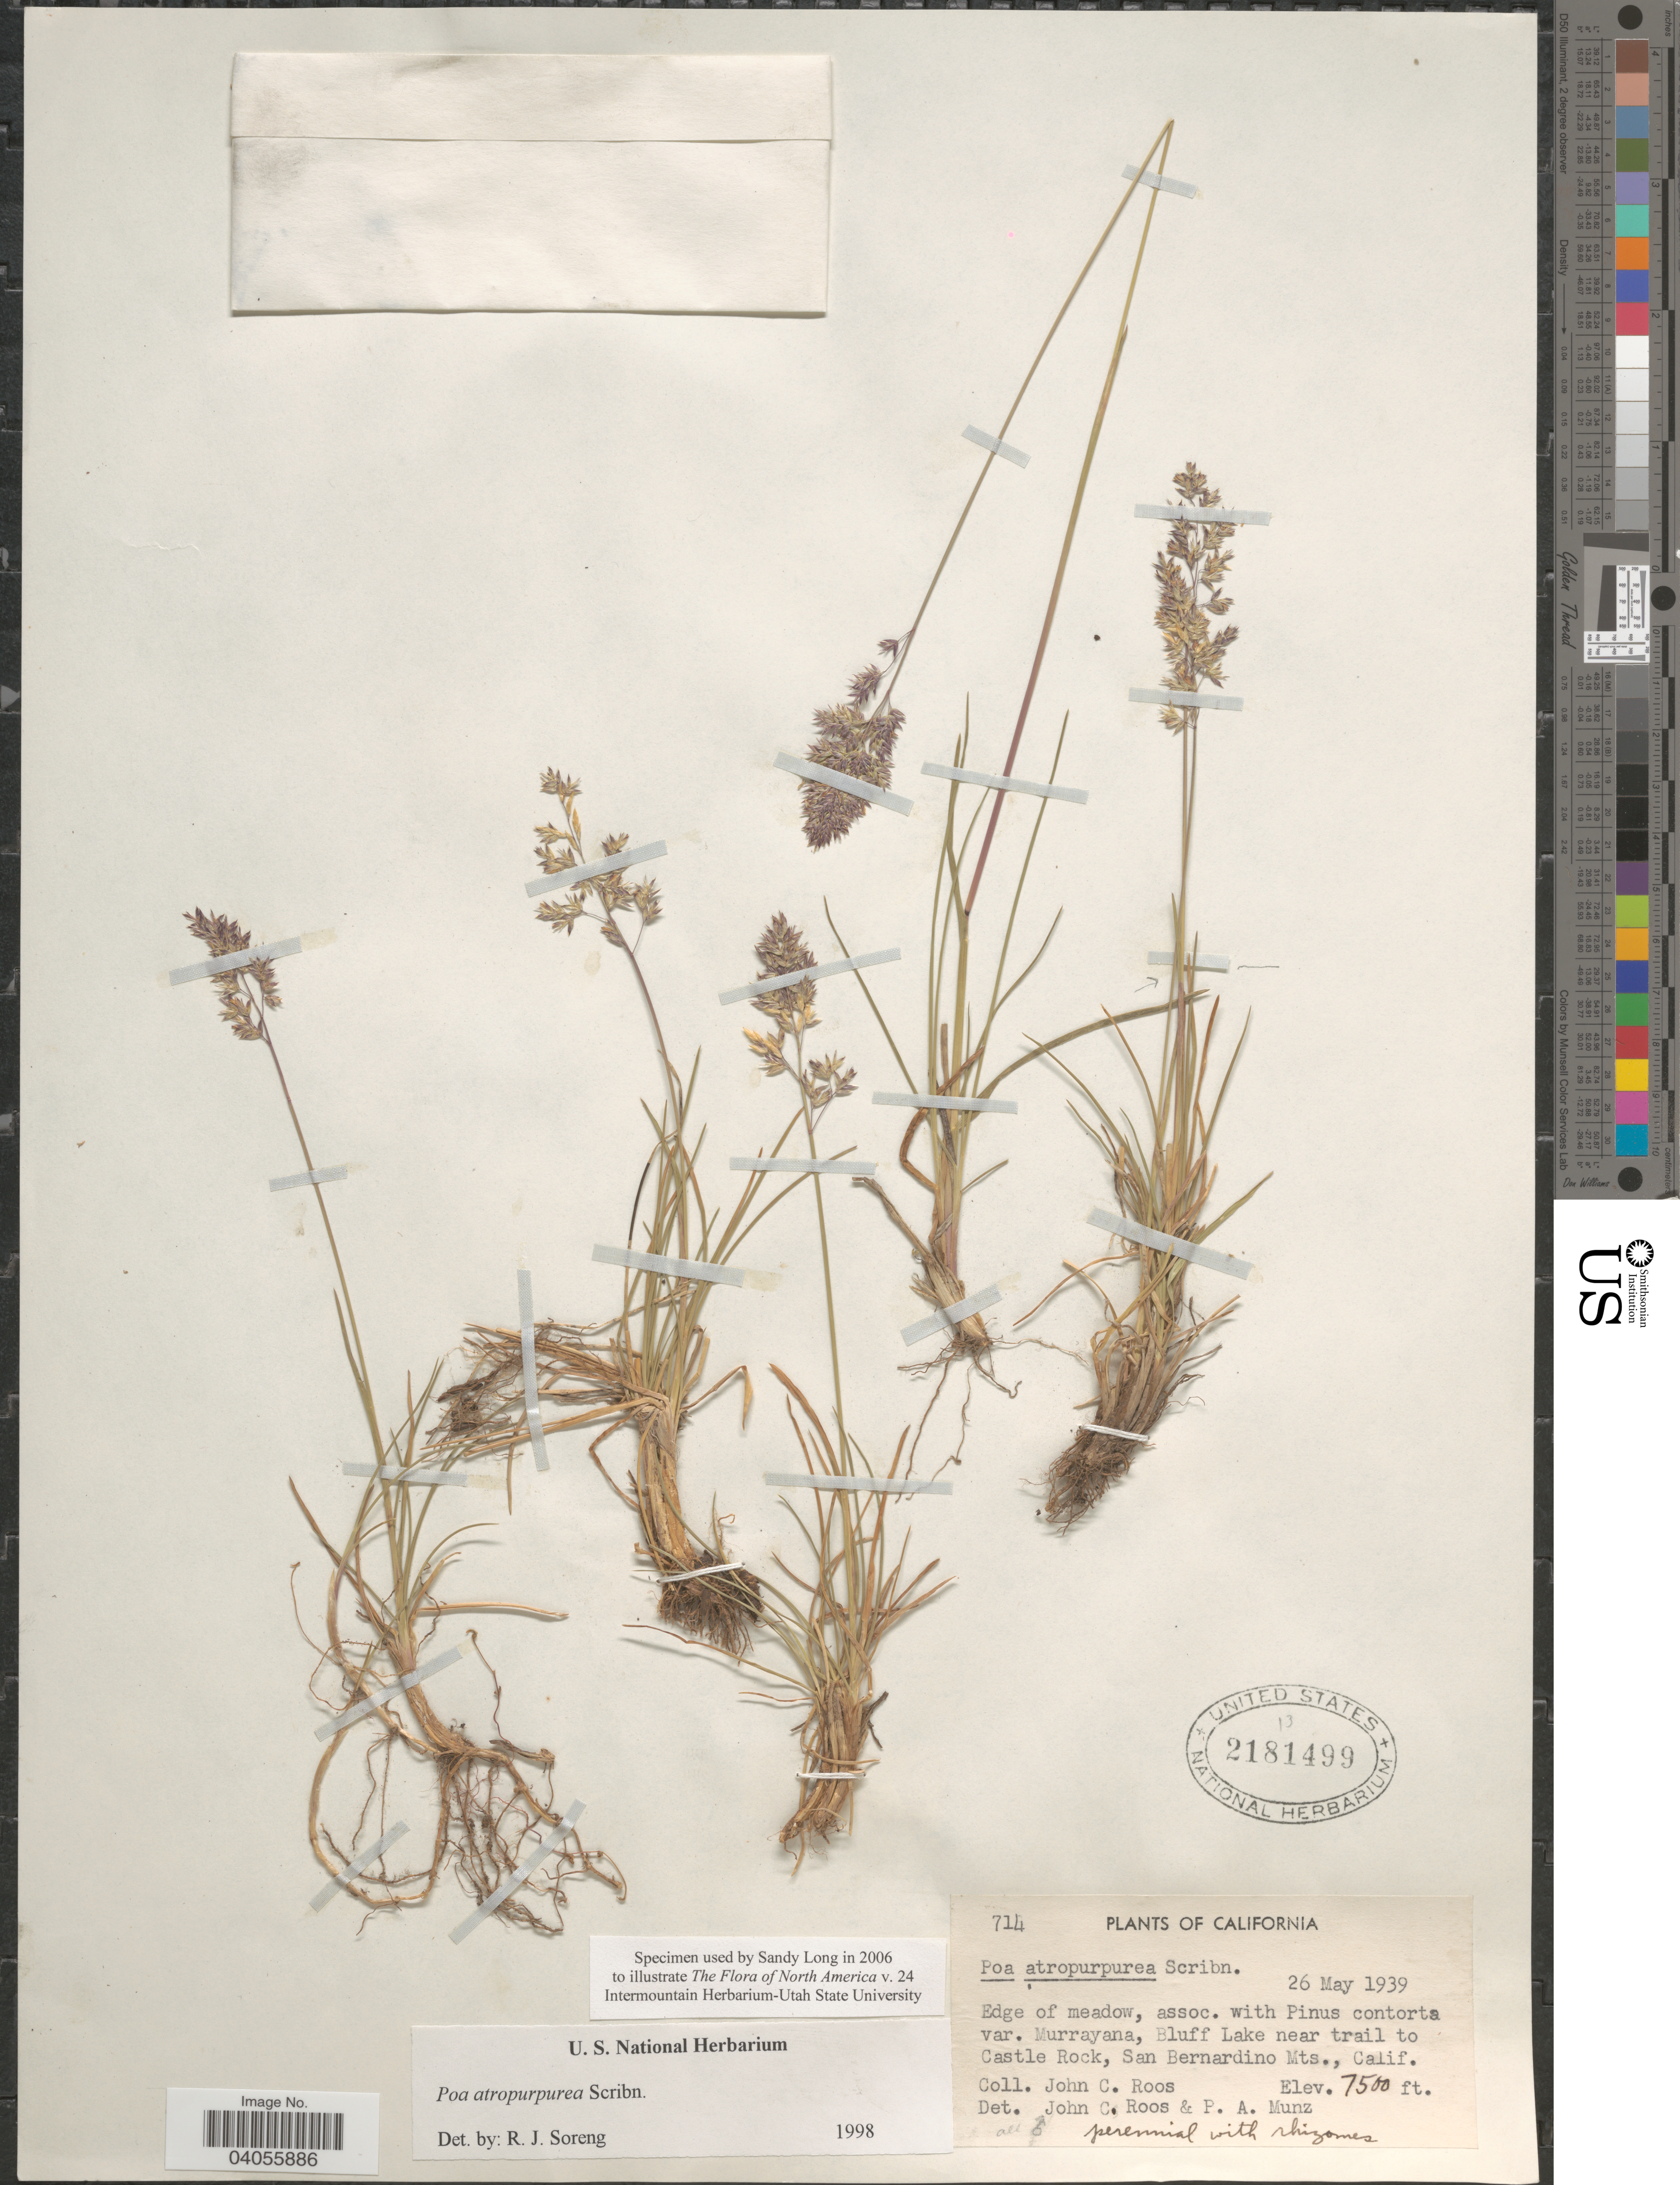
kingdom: Plantae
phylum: Tracheophyta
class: Liliopsida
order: Poales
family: Poaceae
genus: Poa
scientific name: Poa atropurpurea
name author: Scribn.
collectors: J. C. Roos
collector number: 714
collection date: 1939-05-26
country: United States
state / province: California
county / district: San Bernardino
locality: Edge of meadow, Bluff Lake near trail to Castle Rock, San Bernardino Mts.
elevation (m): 2286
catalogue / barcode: US 2181499